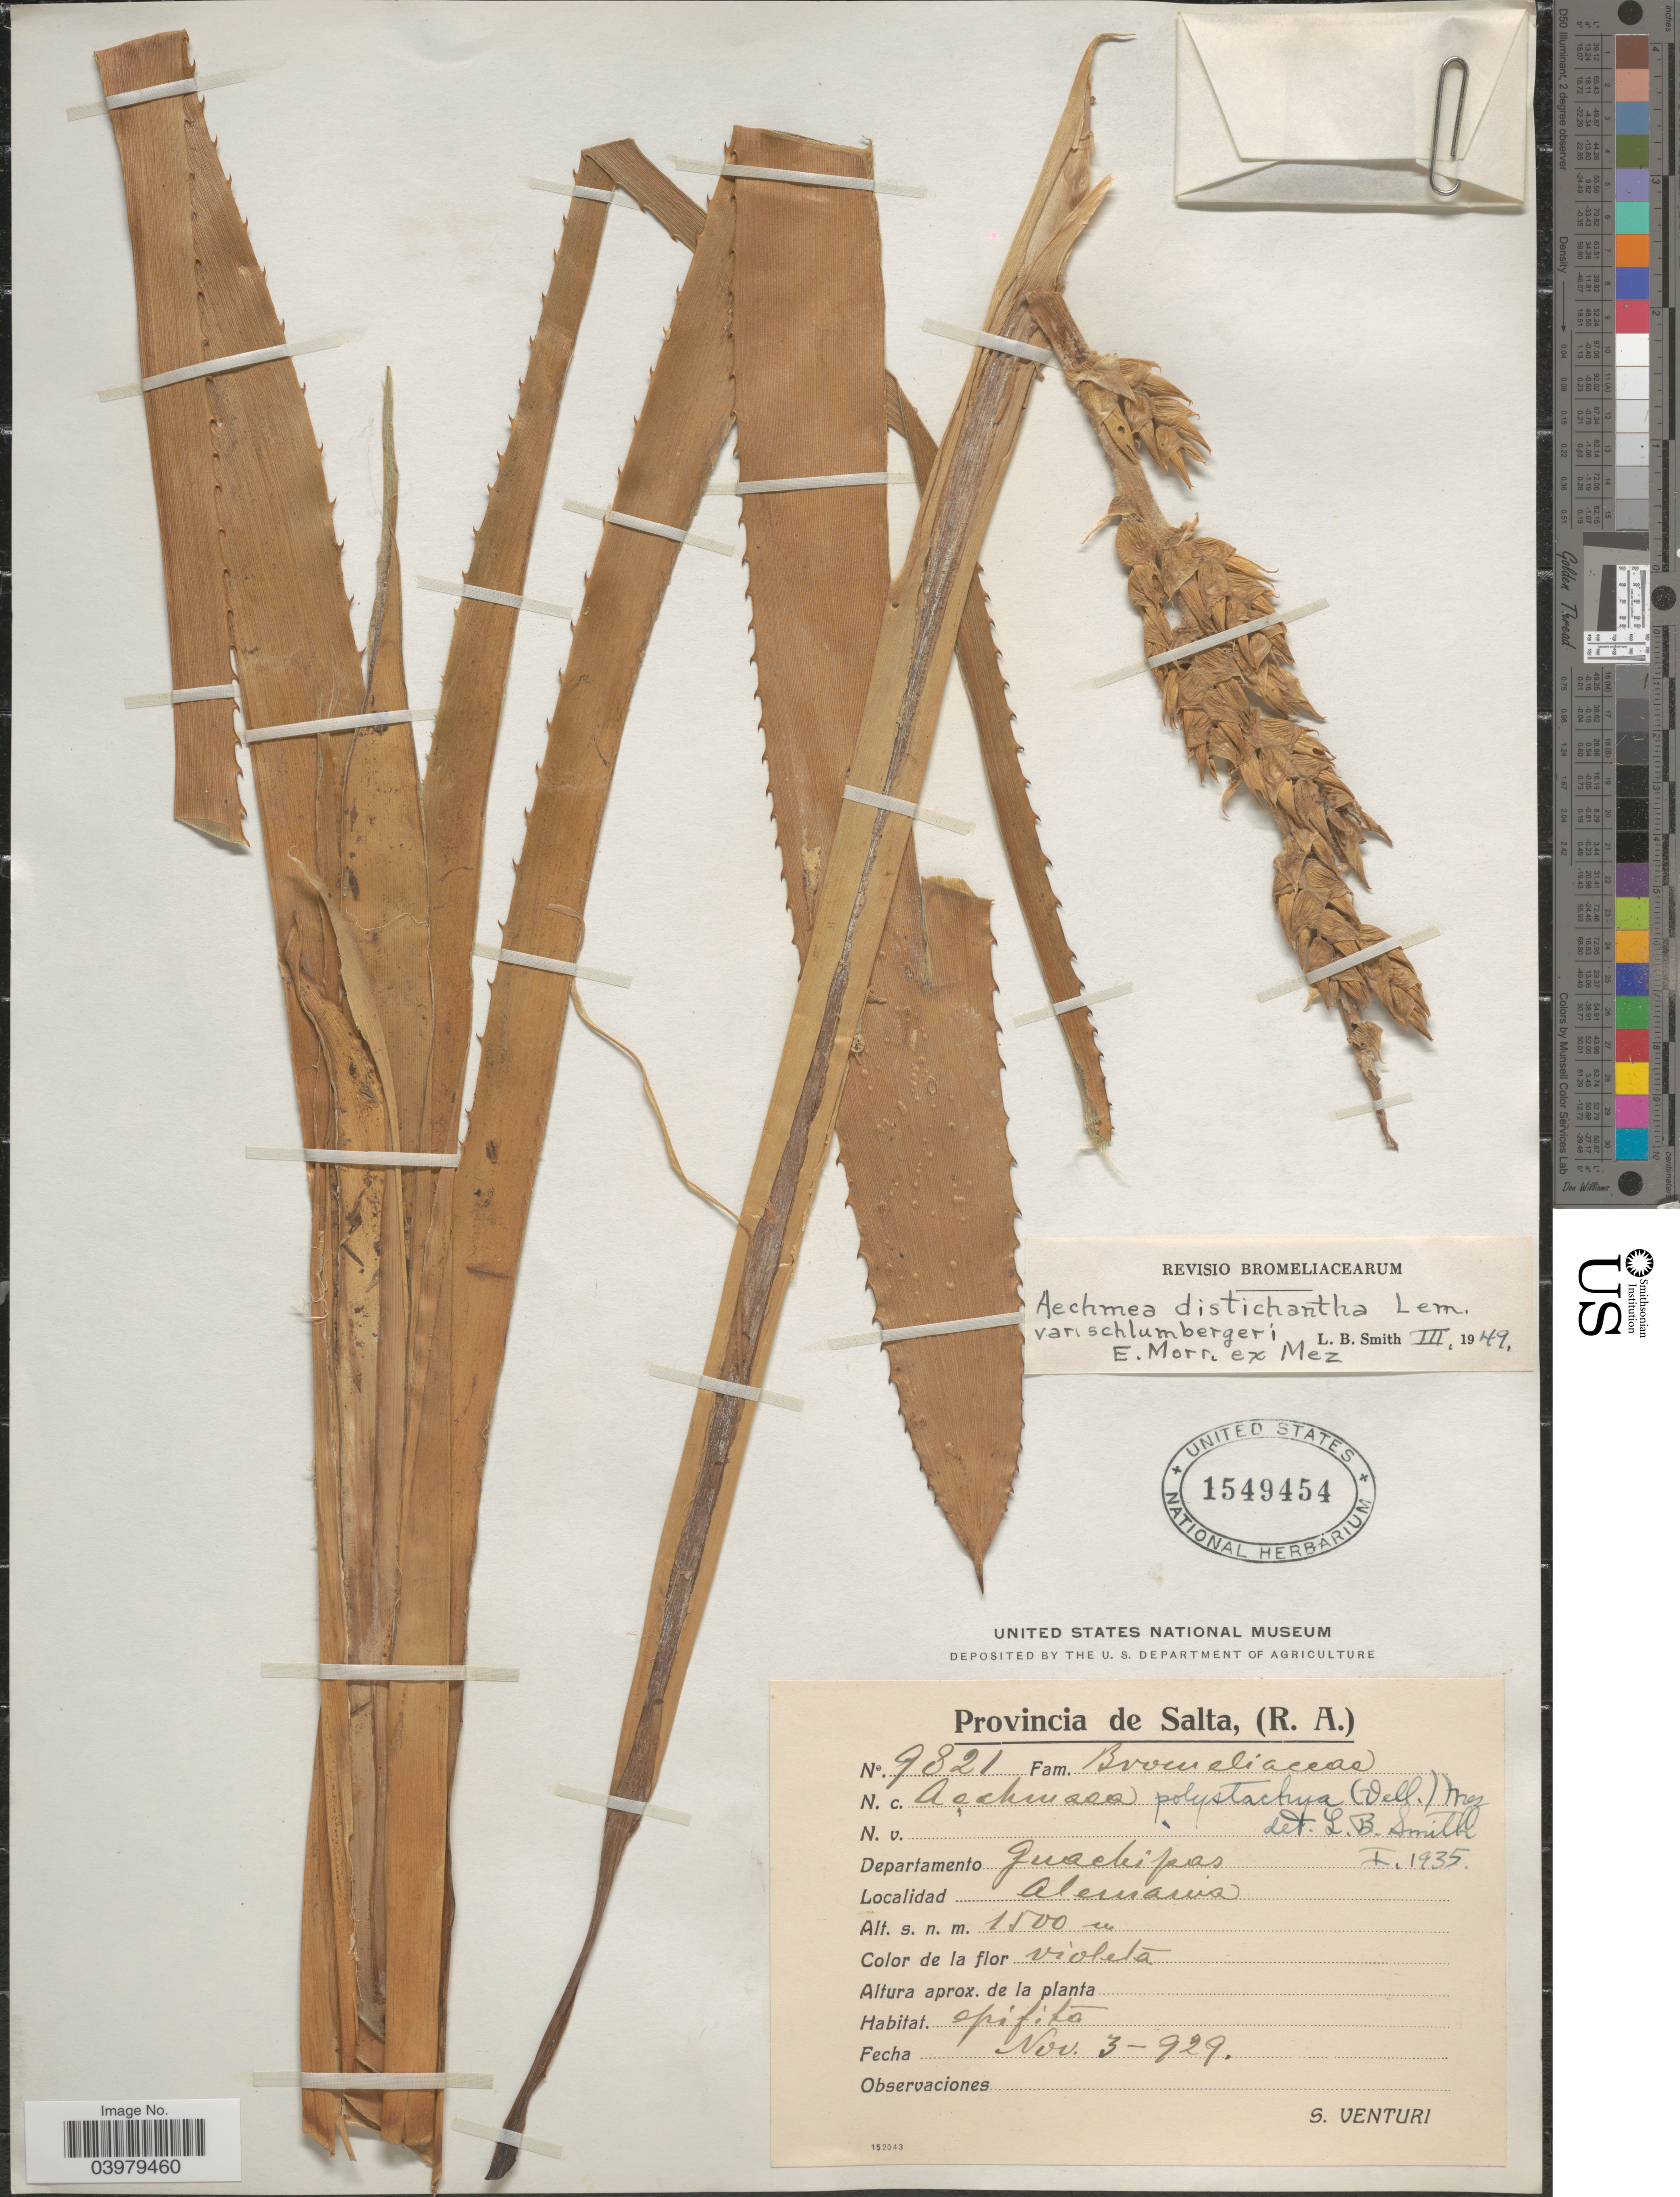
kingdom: Plantae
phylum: Tracheophyta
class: Liliopsida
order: Poales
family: Bromeliaceae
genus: Aechmea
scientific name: Aechmea distichantha var. schlumbergeri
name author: É. Morren ex Mez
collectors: S. Venturi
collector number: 9821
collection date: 1929-11-03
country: Argentina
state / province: Salta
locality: Departamento Guachipas. Alemania.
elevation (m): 1500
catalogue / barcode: US 1549454